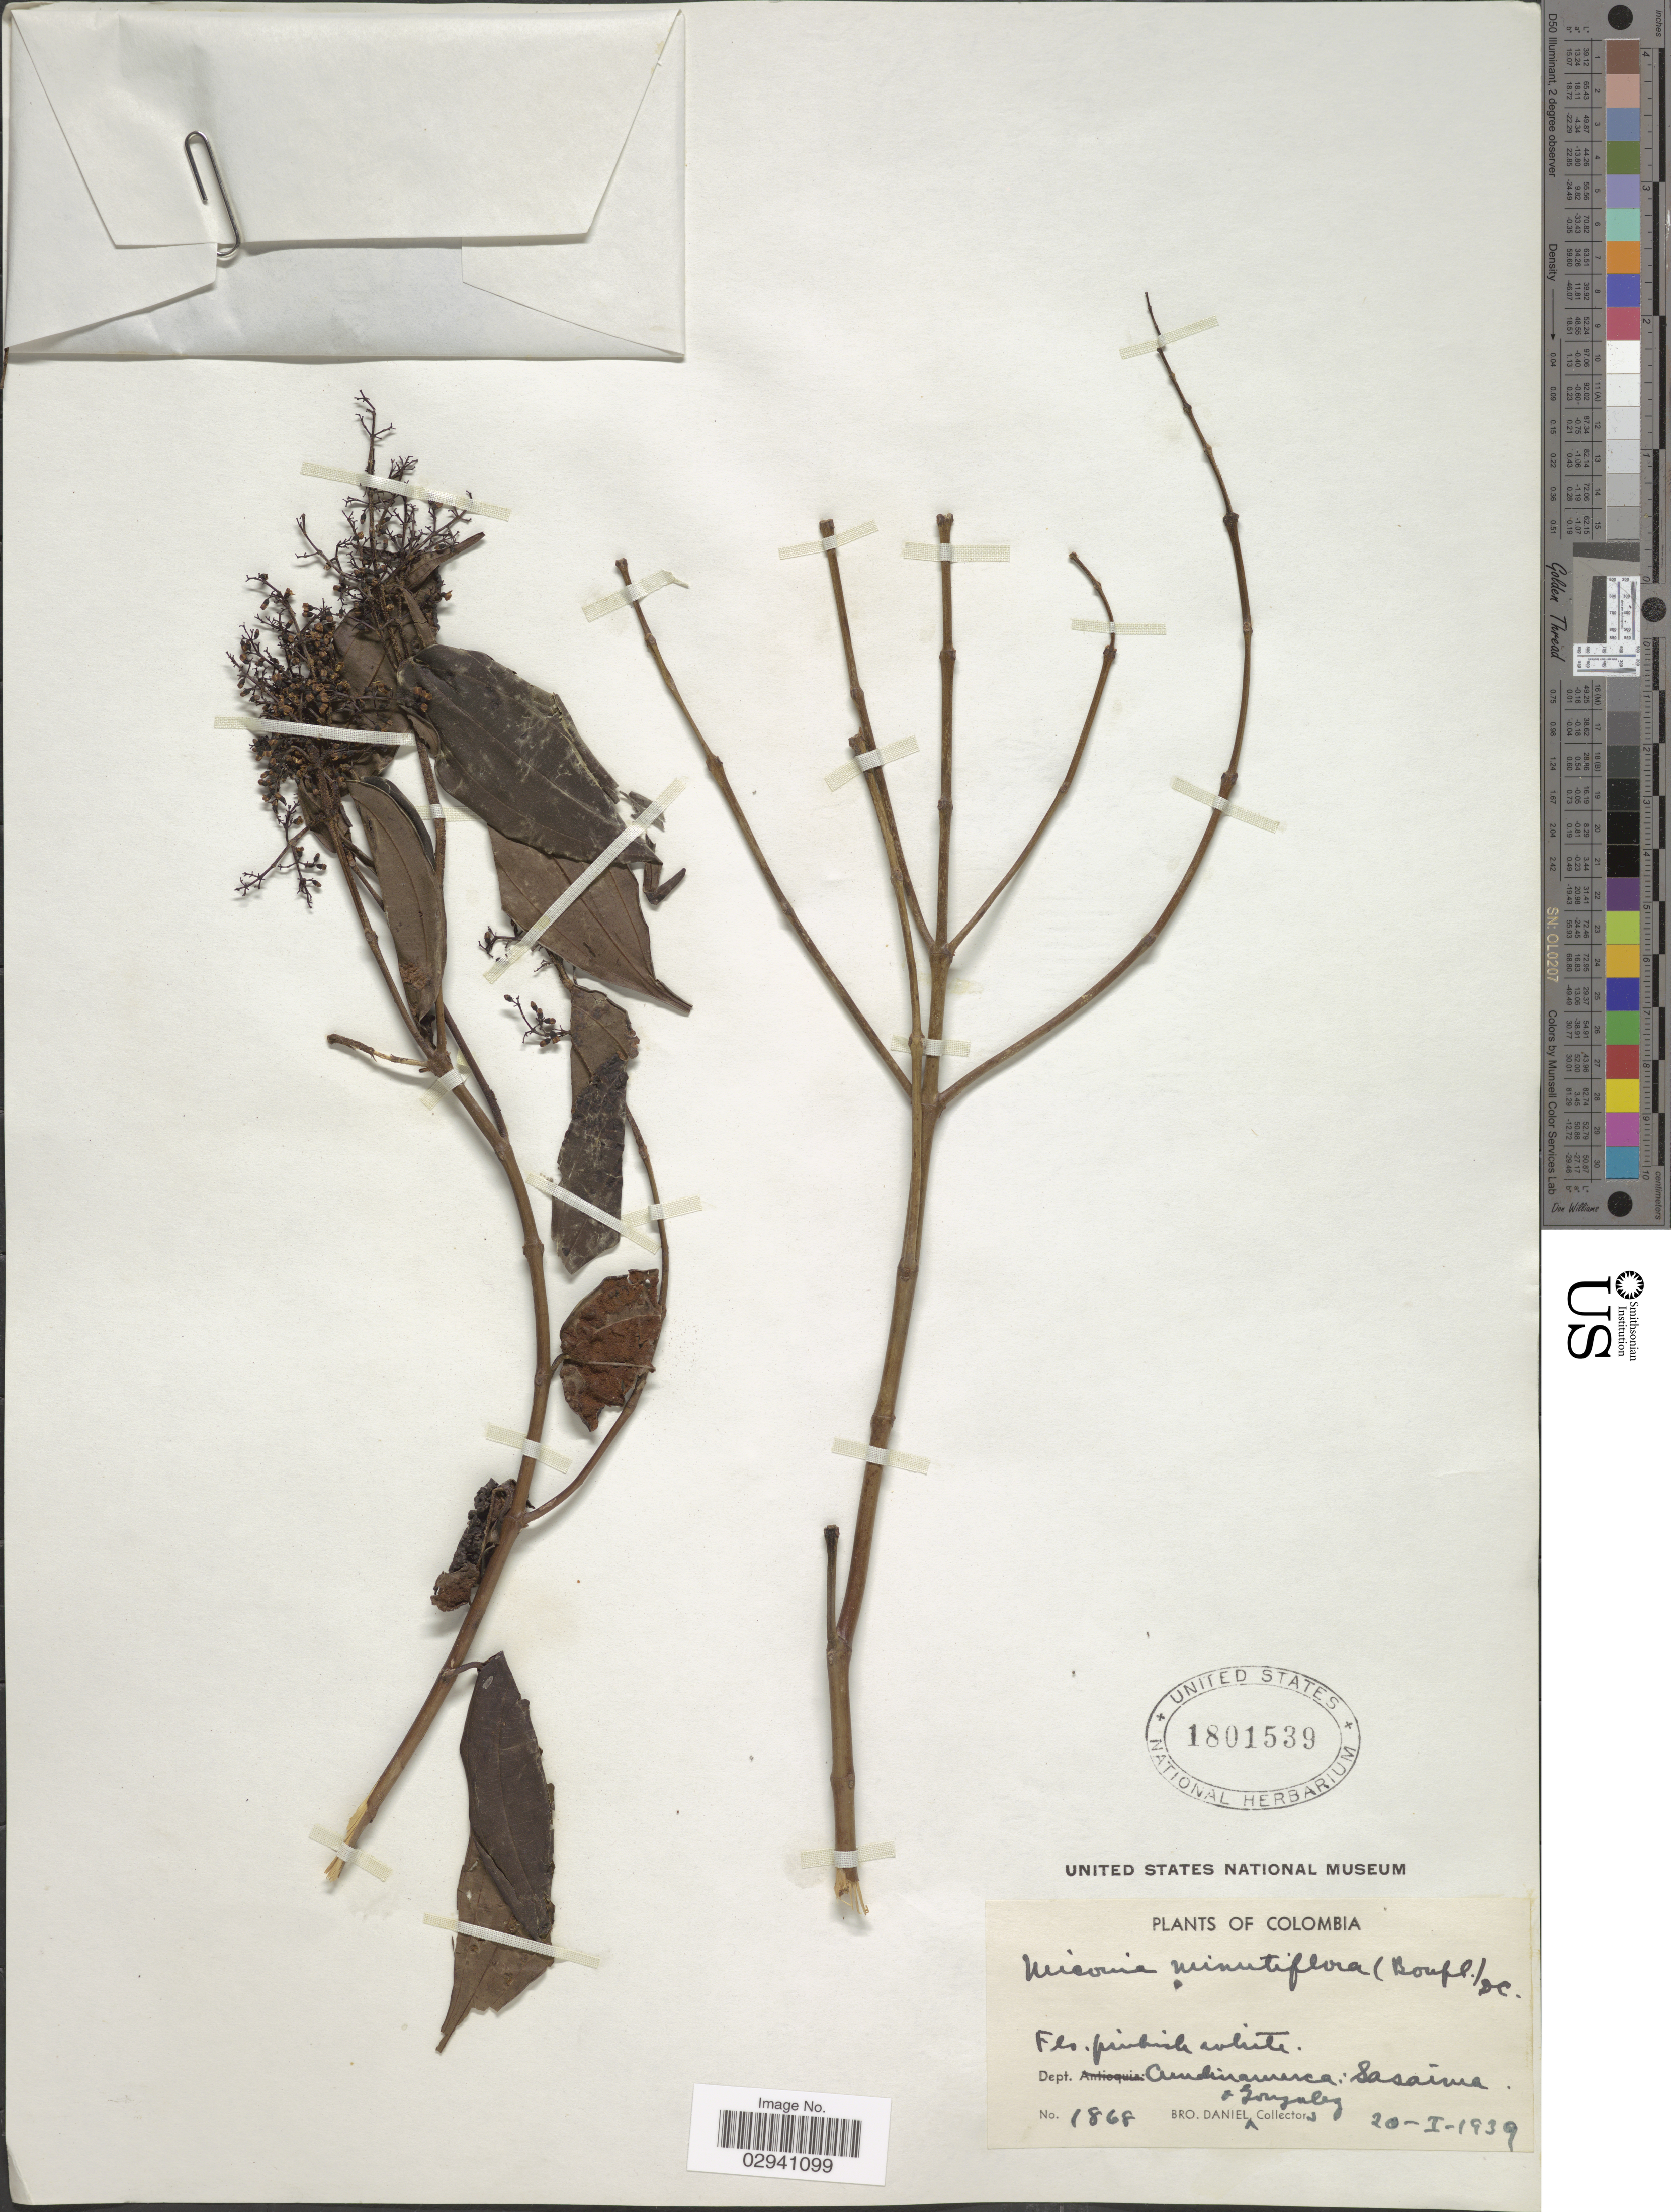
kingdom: Plantae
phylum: Tracheophyta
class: Magnoliopsida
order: Myrtales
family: Melastomataceae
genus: Miconia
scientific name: Miconia minutiflora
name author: (Bonpl.) DC.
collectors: Bro. Daniel & -. Gonzalez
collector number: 1868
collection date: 1939-01-20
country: Colombia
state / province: Cundinamarca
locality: Dept. Cundinamarca: Sasaima.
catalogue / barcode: US 1801539